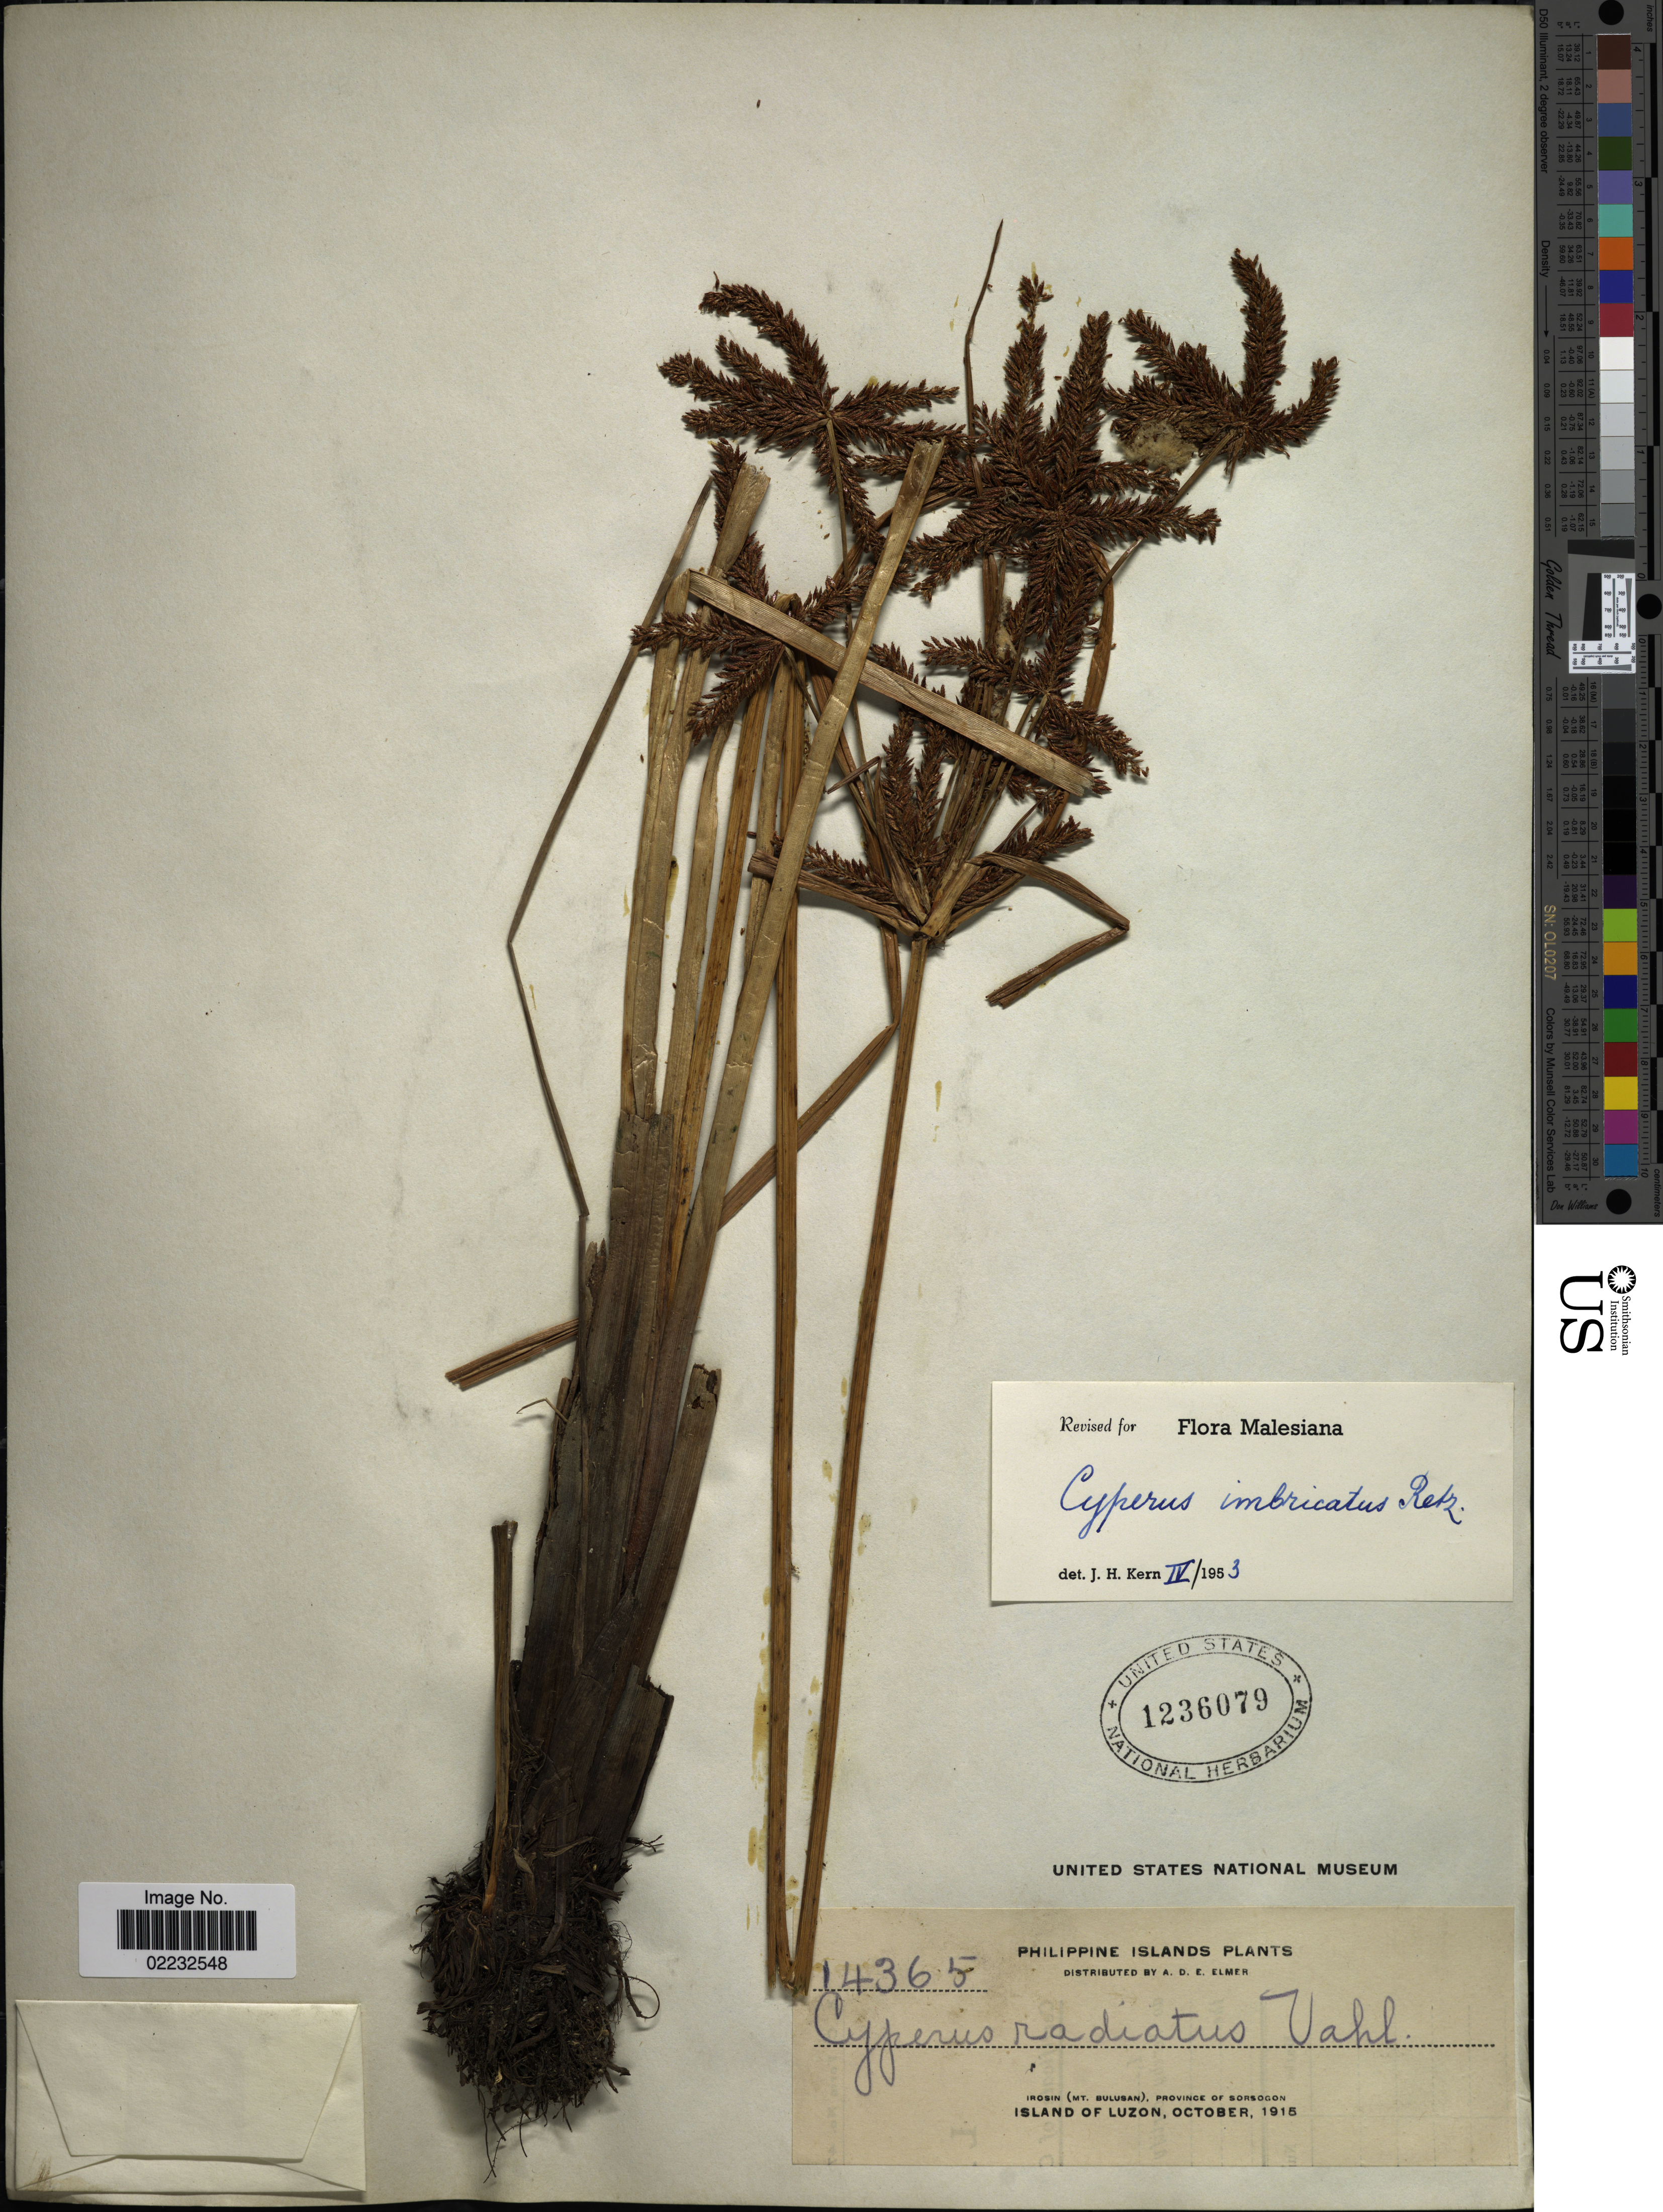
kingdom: Plantae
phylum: Tracheophyta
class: Liliopsida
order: Poales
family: Cyperaceae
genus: Cyperus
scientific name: Cyperus imbricatus Retz.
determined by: Kern, J. H.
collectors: A. D. E. Elmer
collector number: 14365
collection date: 1915-10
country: Philippines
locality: Irosin (Mt. Bulusan), province of Sorsogon, Island of Luzon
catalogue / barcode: US 1236079